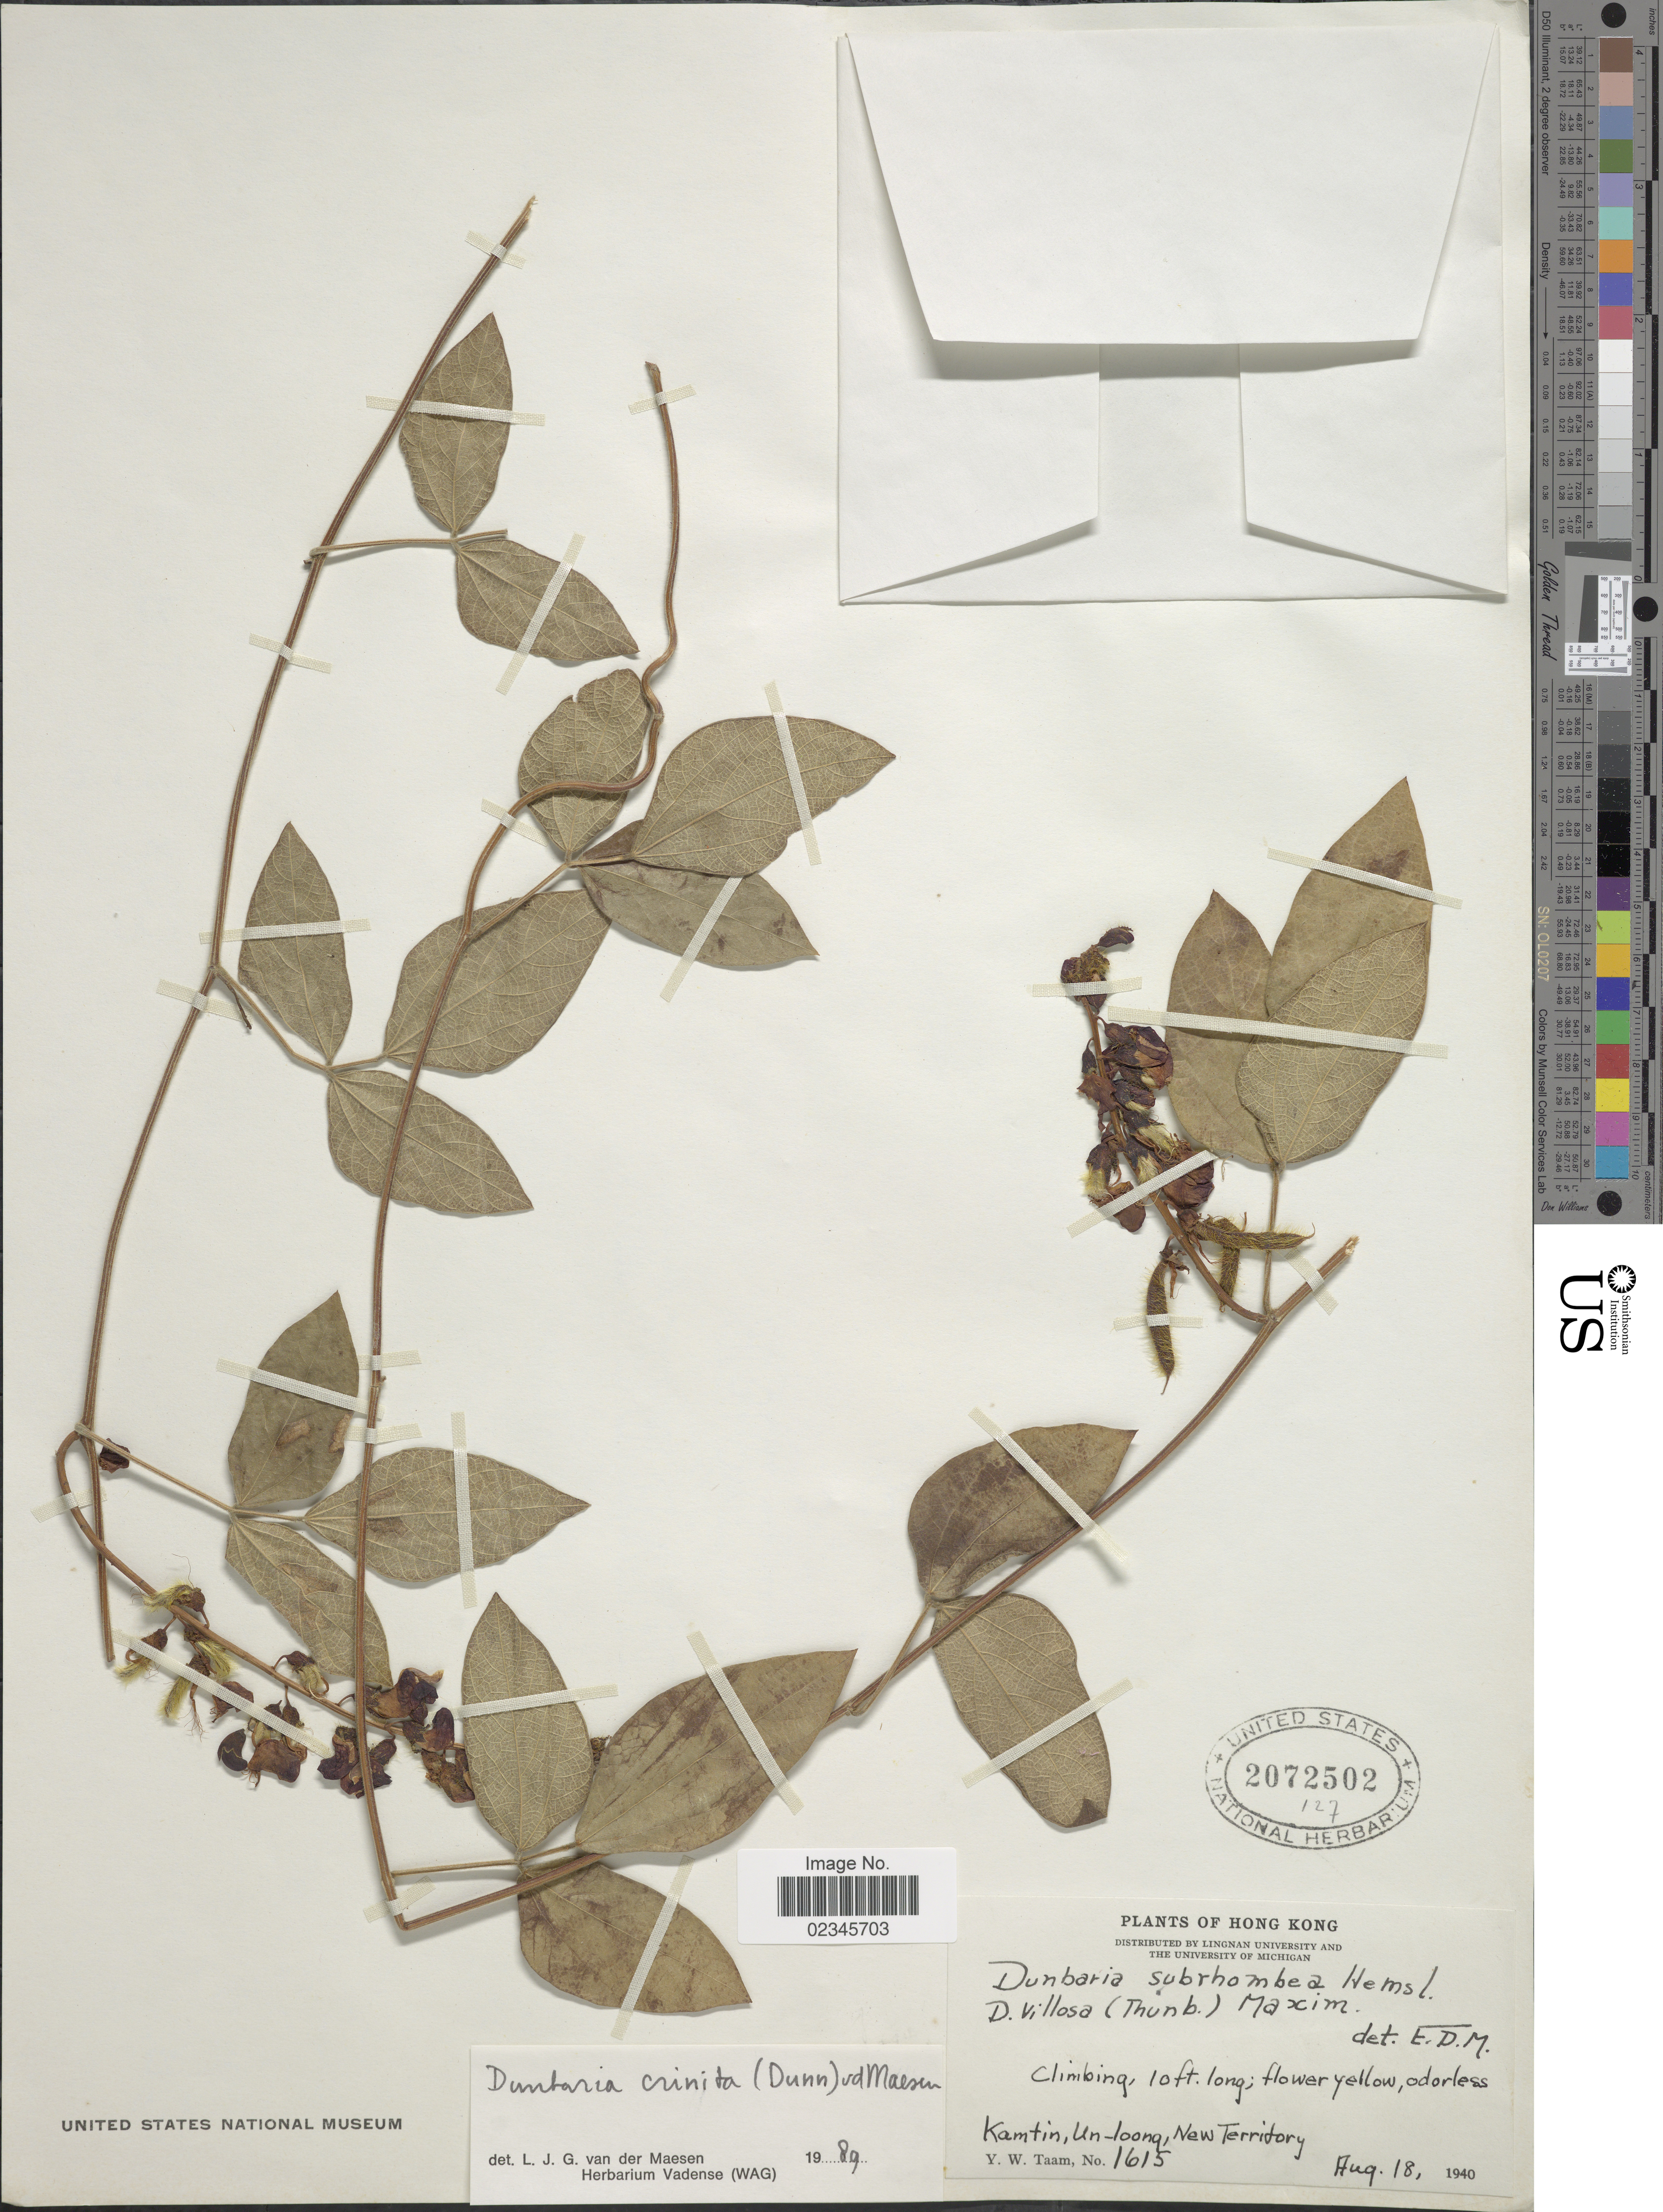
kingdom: Plantae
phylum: Tracheophyta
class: Magnoliopsida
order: Fabales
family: Fabaceae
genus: Dunbaria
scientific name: Dunbaria crinita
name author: Maesen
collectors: Y. W. Taam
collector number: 1615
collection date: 1940-08-18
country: China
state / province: Hong Kong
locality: Kamtin, Un-loong, New Territory.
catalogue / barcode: US 2072502